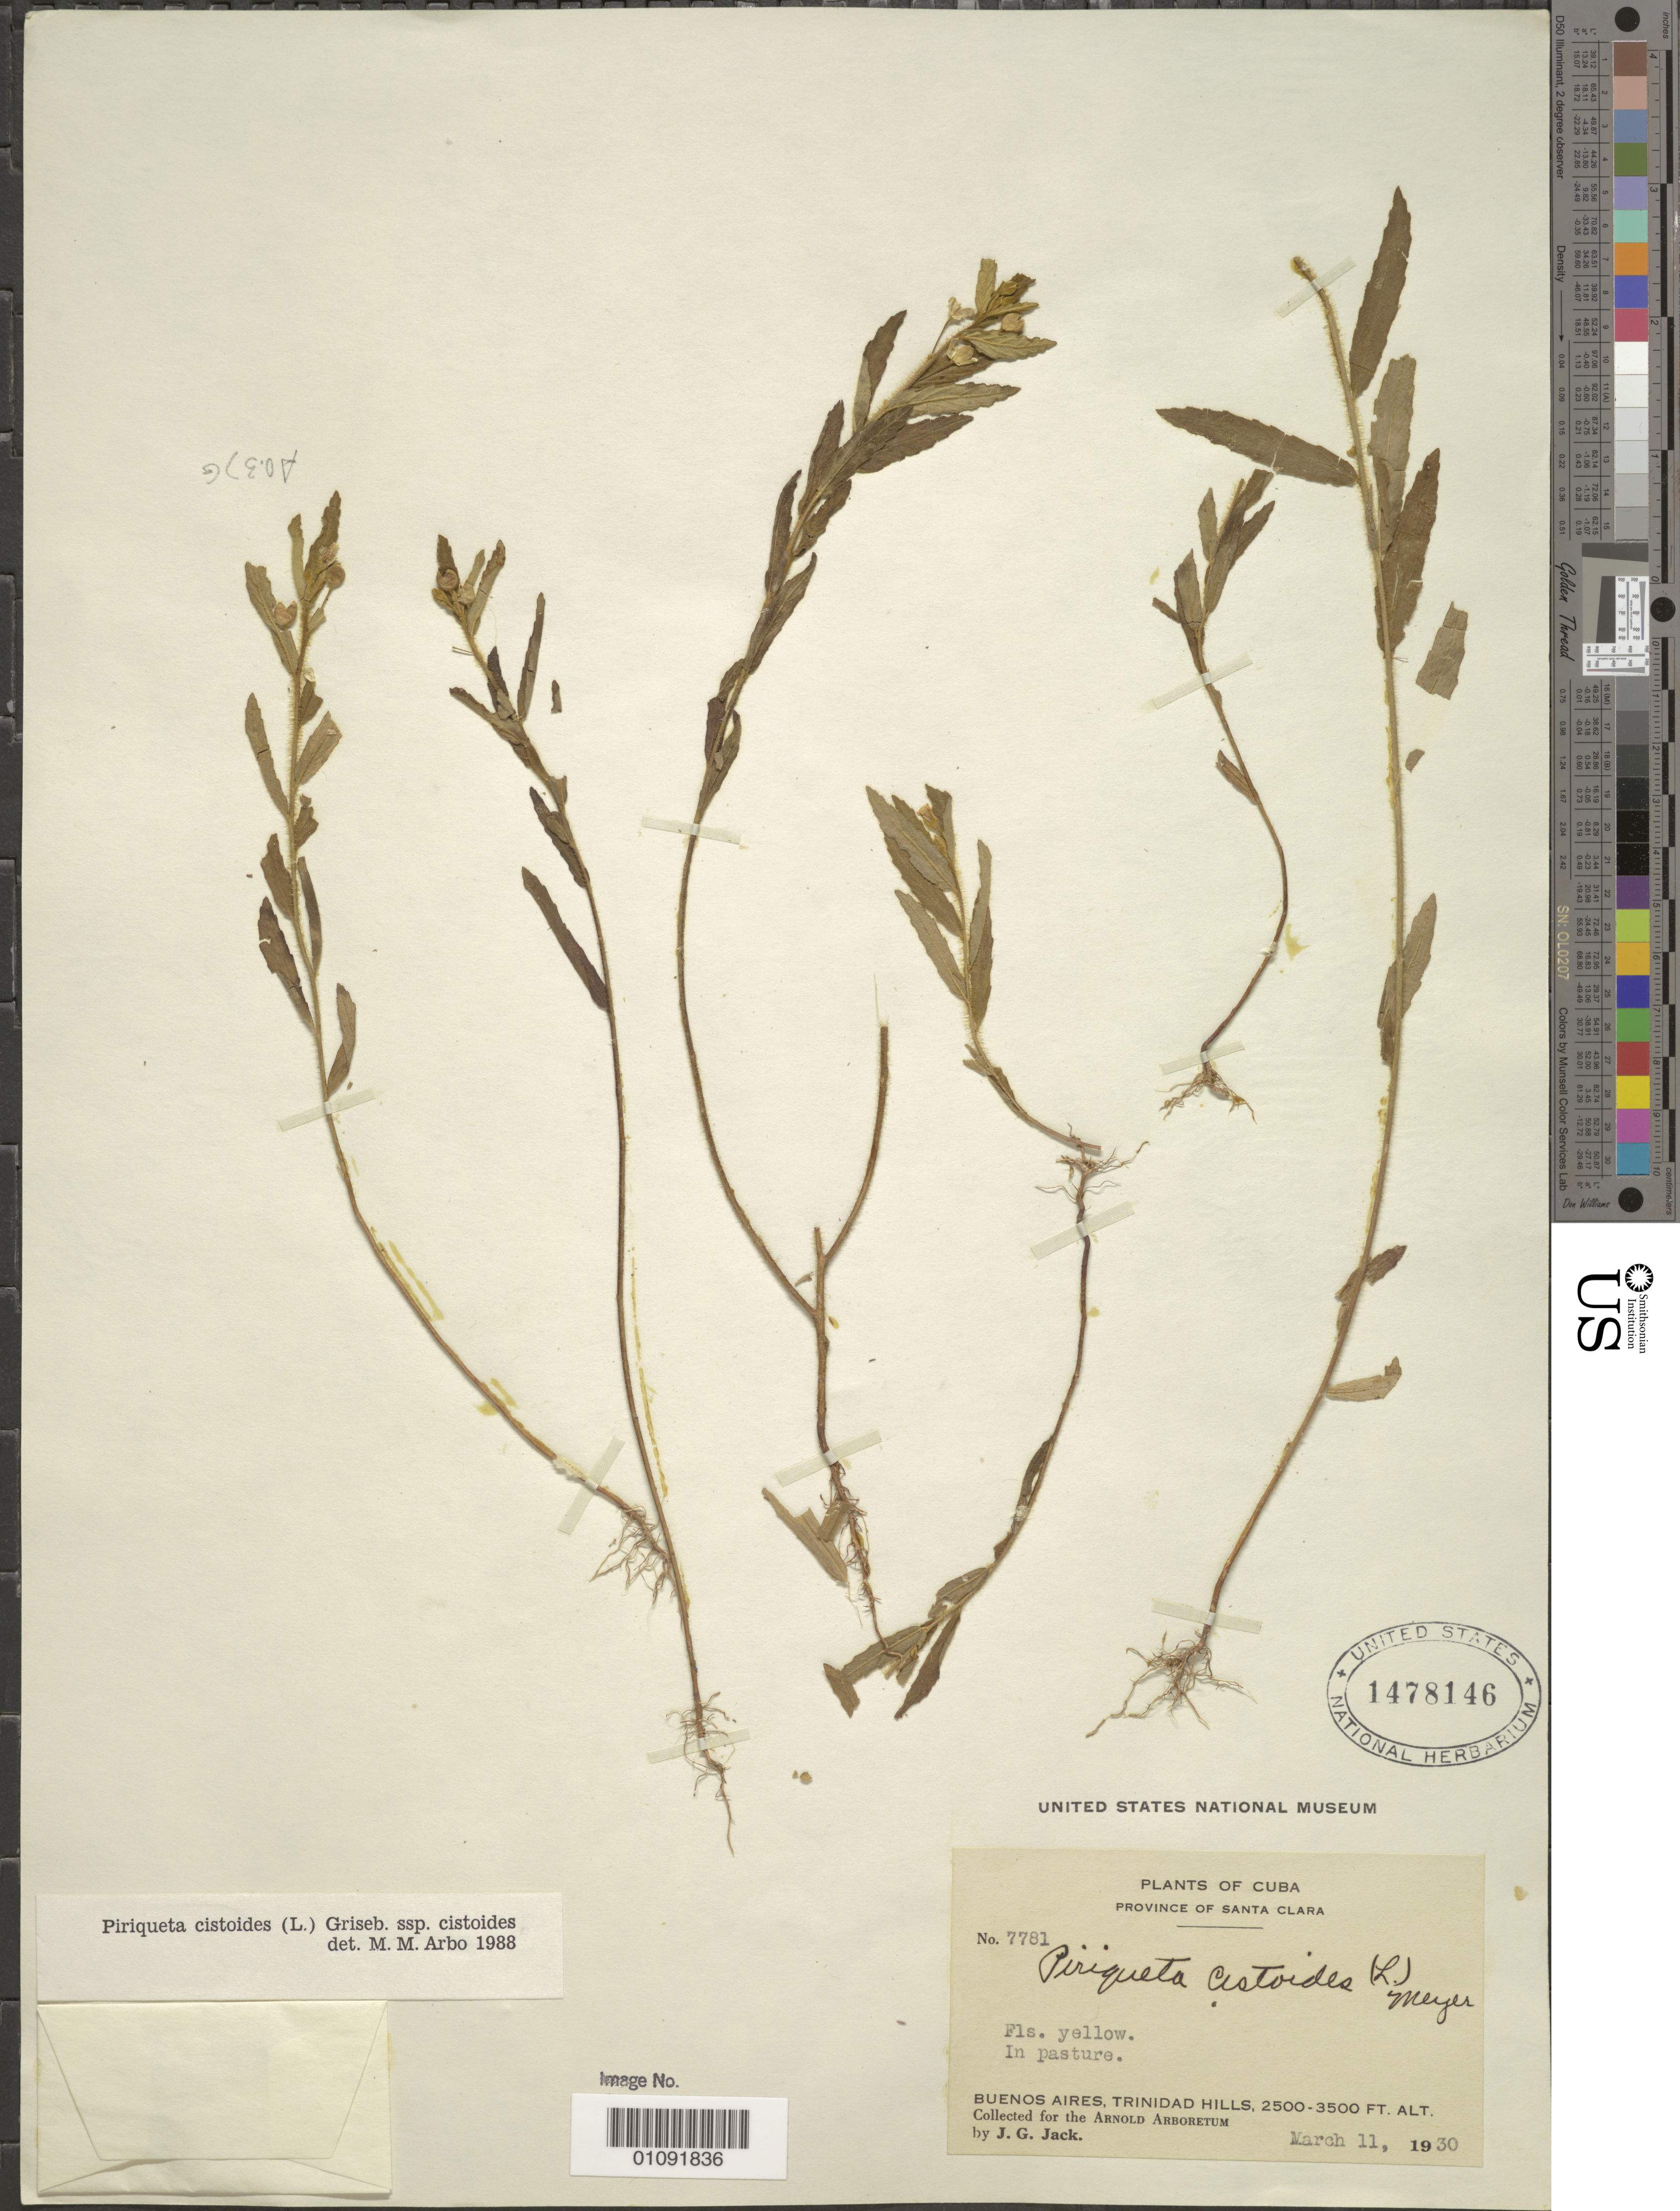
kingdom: Plantae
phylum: Tracheophyta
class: Magnoliopsida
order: Malpighiales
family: Turneraceae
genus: Piriqueta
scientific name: Piriqueta cistoides subsp. cistoides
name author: (L.) Griseb.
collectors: J. G. Jack & J. C. Riley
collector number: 7781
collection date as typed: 11 Mar 1930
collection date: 1930-03-11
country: Cuba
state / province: Villa Clara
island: Cuba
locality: Santa Clara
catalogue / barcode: US 1478146